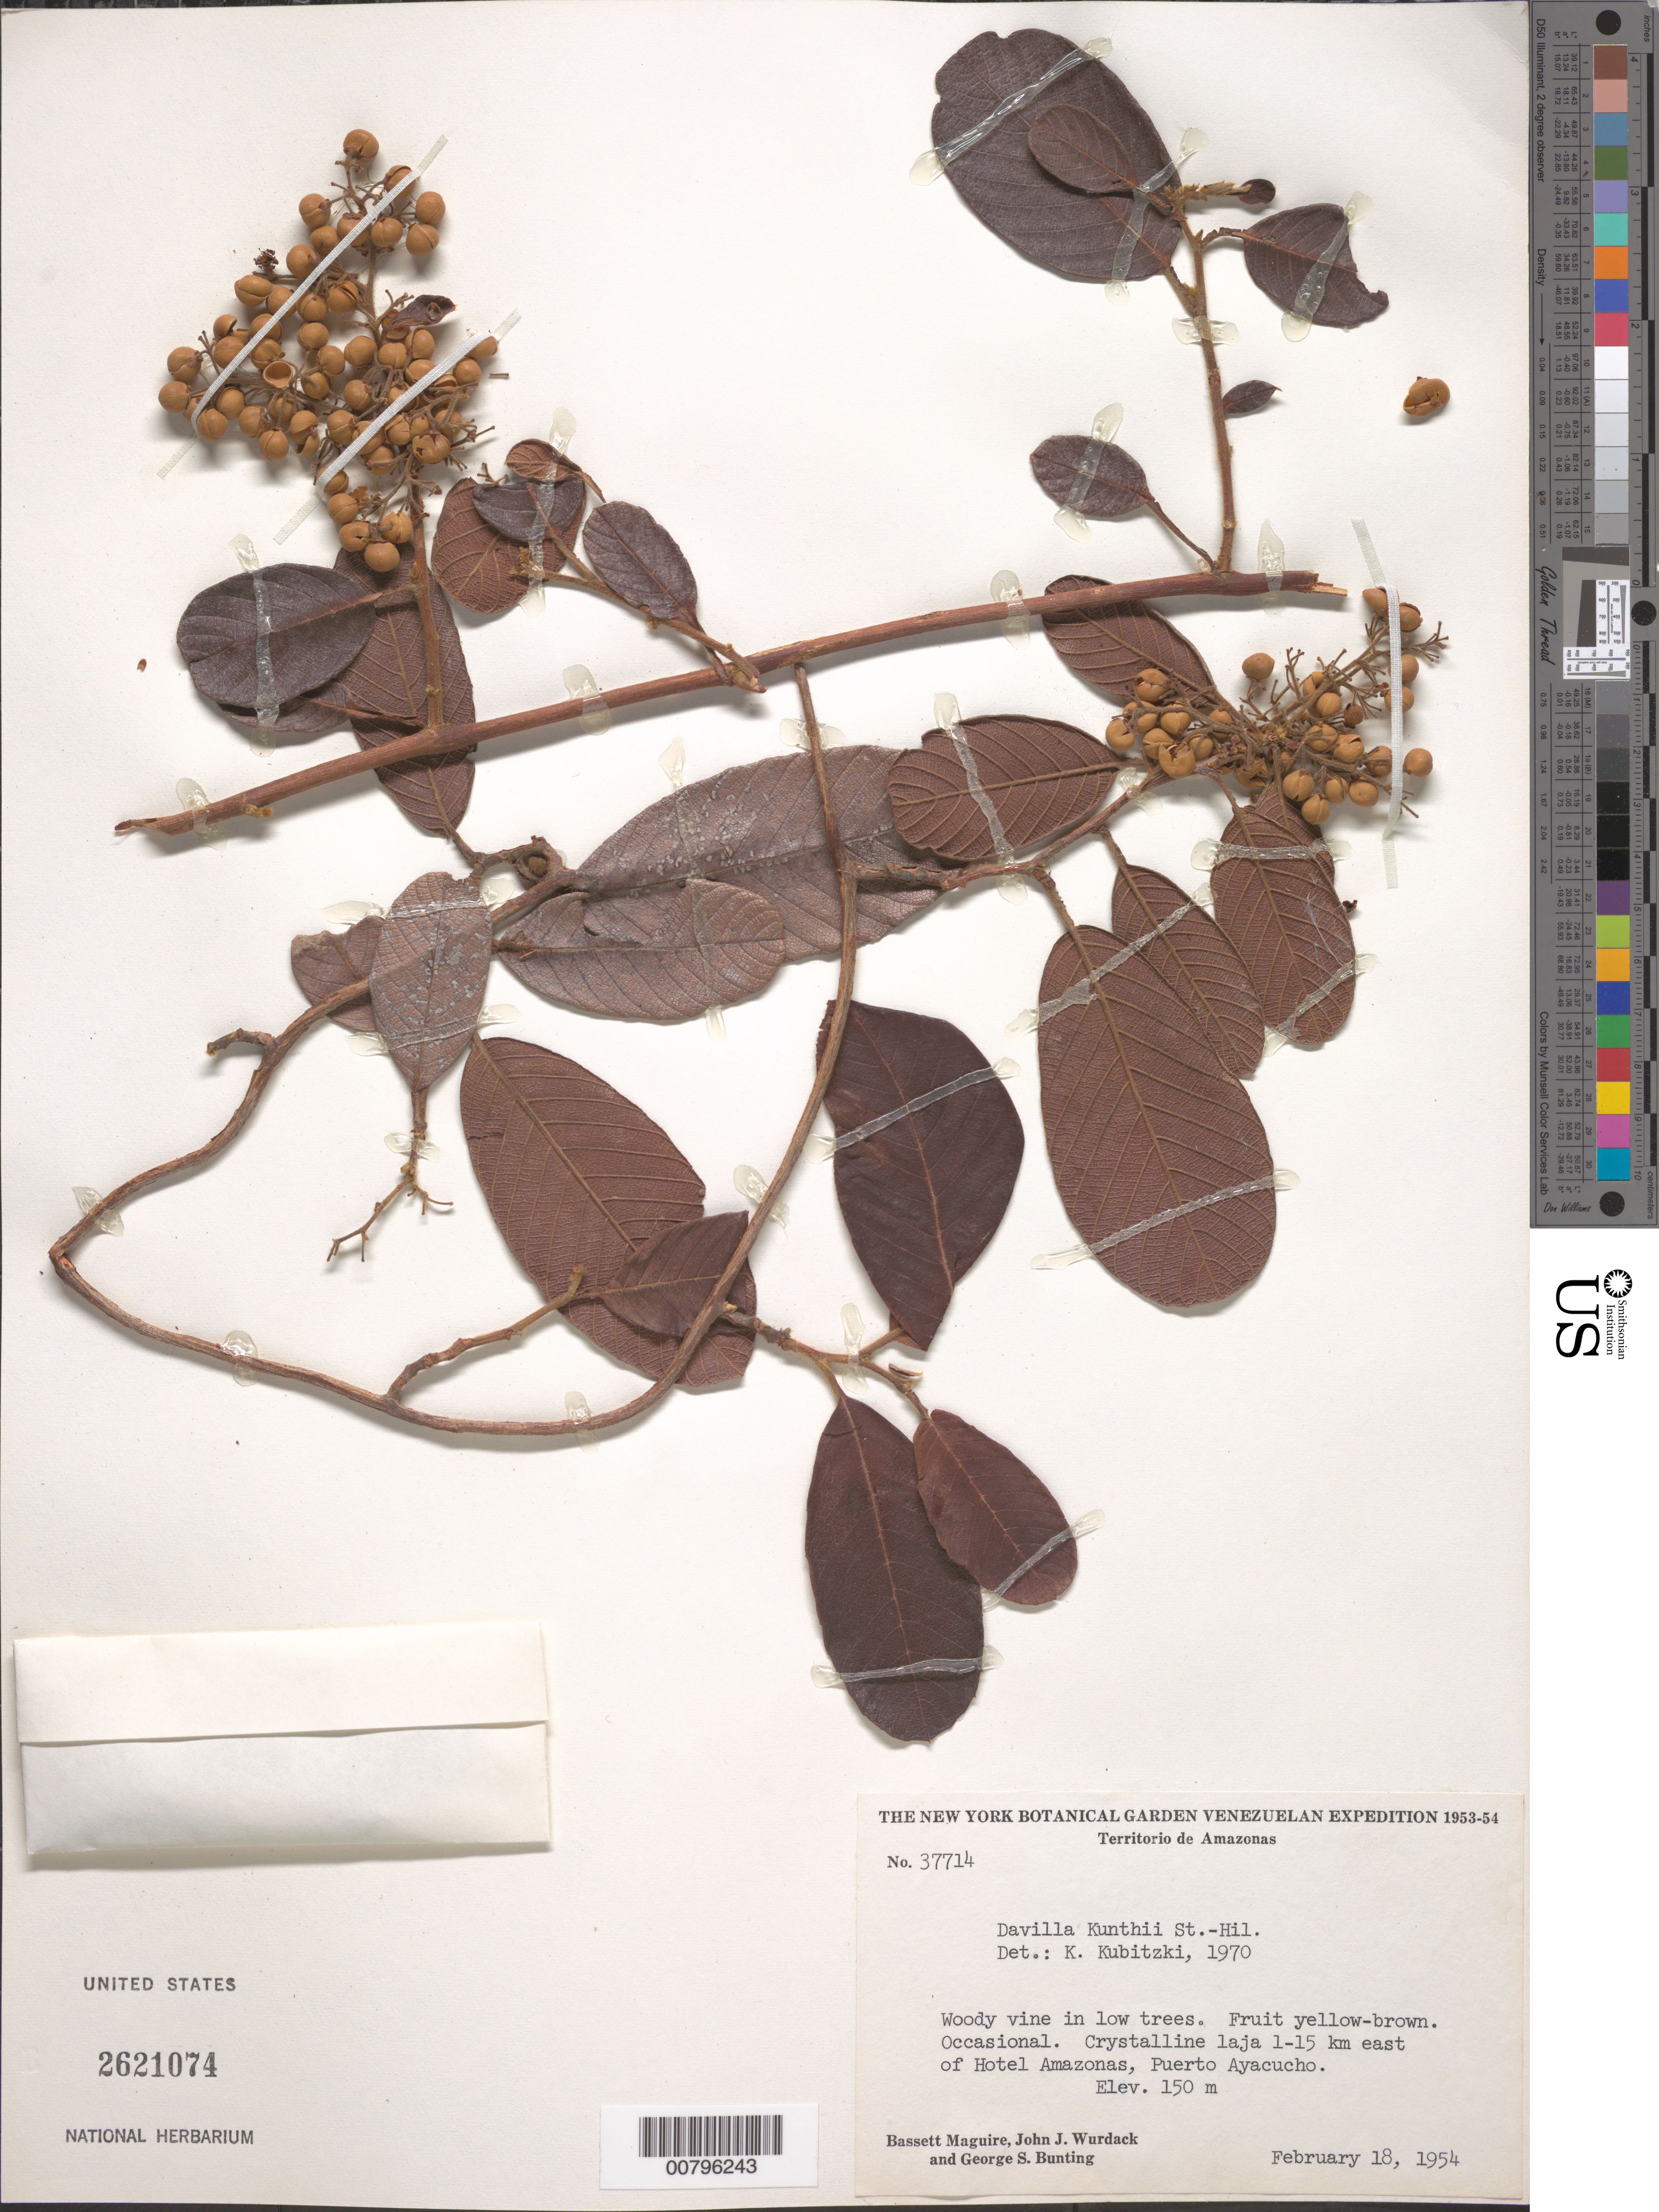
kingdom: Plantae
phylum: Tracheophyta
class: Magnoliopsida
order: Dilleniales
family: Dilleniaceae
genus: Davilla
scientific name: Davilla kunthii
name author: A. St.-Hil.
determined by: Kubitzki, Klaus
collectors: B. Maguire, J. J. Wurdack & G. S. Bunting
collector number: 37714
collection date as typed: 18-Feb-54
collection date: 1954-02-18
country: Venezuela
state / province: Amazonas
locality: Puerto Ayacucho, 1-1.5 km E of Hotel Amazonas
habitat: Crystalline laja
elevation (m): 150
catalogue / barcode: US 2621074